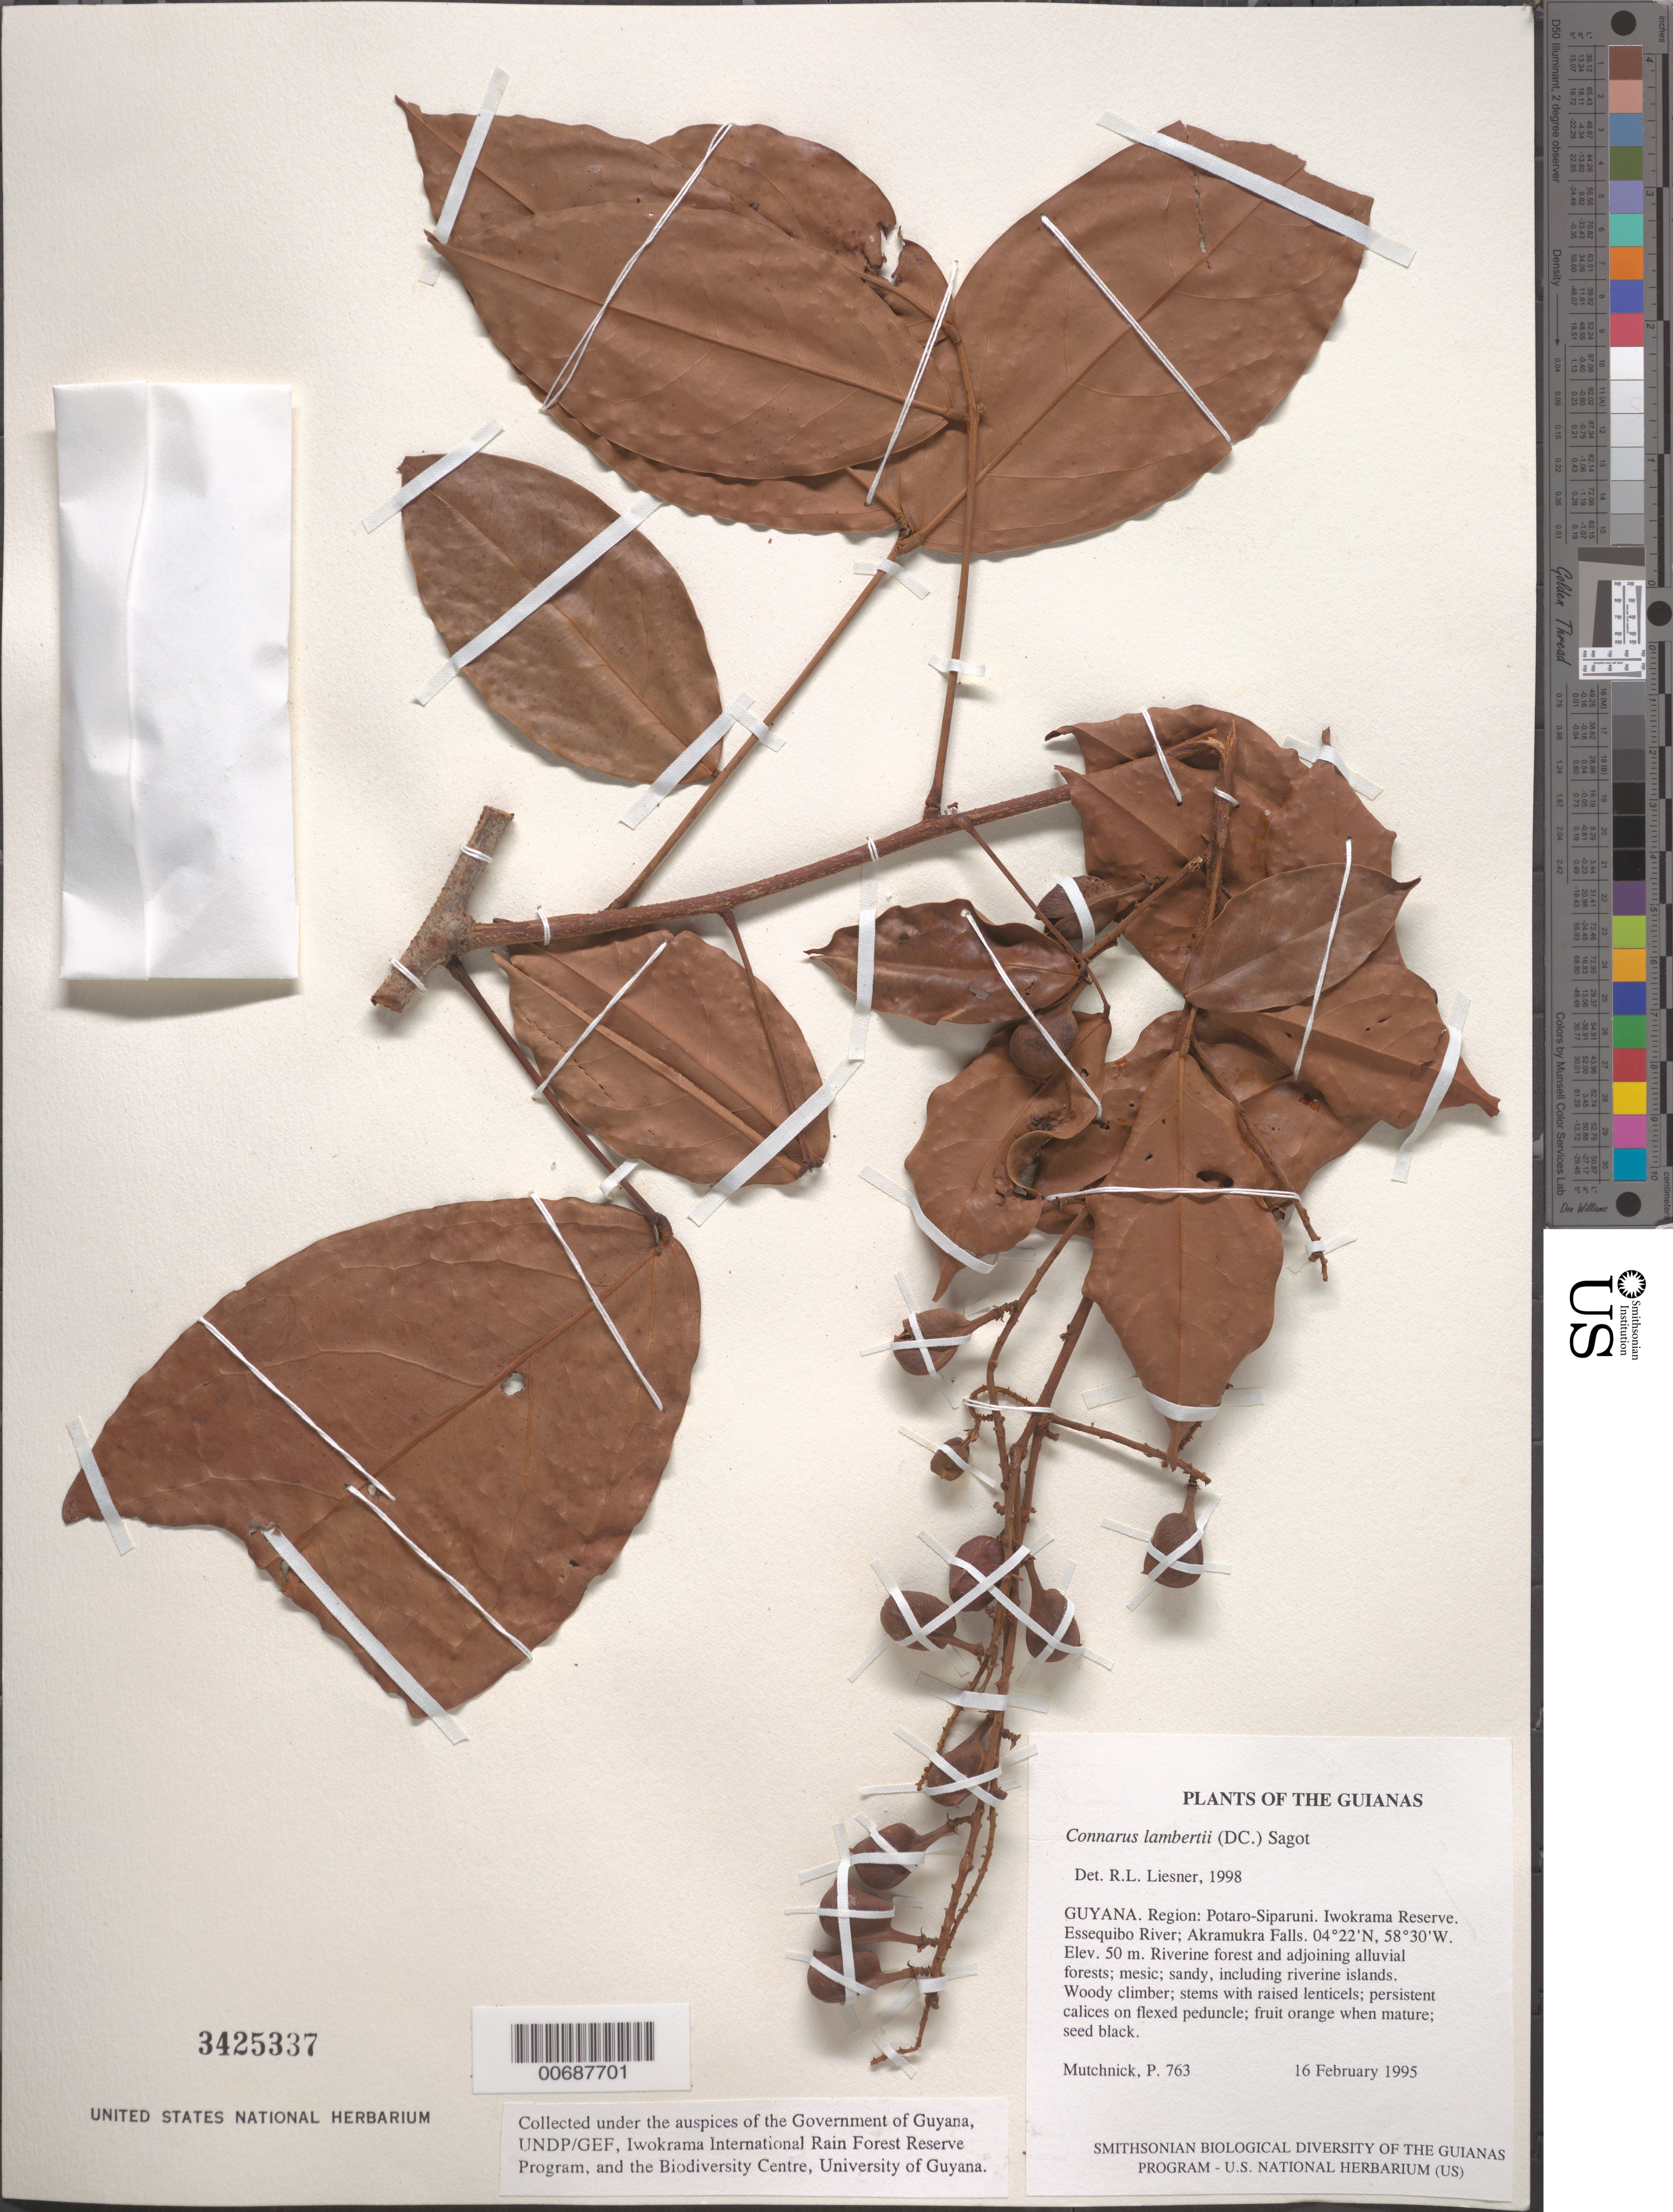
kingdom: Plantae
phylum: Tracheophyta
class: Magnoliopsida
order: Oxalidales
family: Connaraceae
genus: Connarus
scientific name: Connarus lambertii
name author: (DC.) Sagot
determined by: Liesner, R. L.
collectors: P. Mutchnick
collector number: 763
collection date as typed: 16 February 1995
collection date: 1995-02-16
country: Guyana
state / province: Potaro-Siparuni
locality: Iwokrama Reserve. Essequibo River; Akramukra Falls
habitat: Riverine forest and adjoining alluvial forests; mesic; sandy, including riverine islands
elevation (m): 50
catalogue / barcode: US 3425337